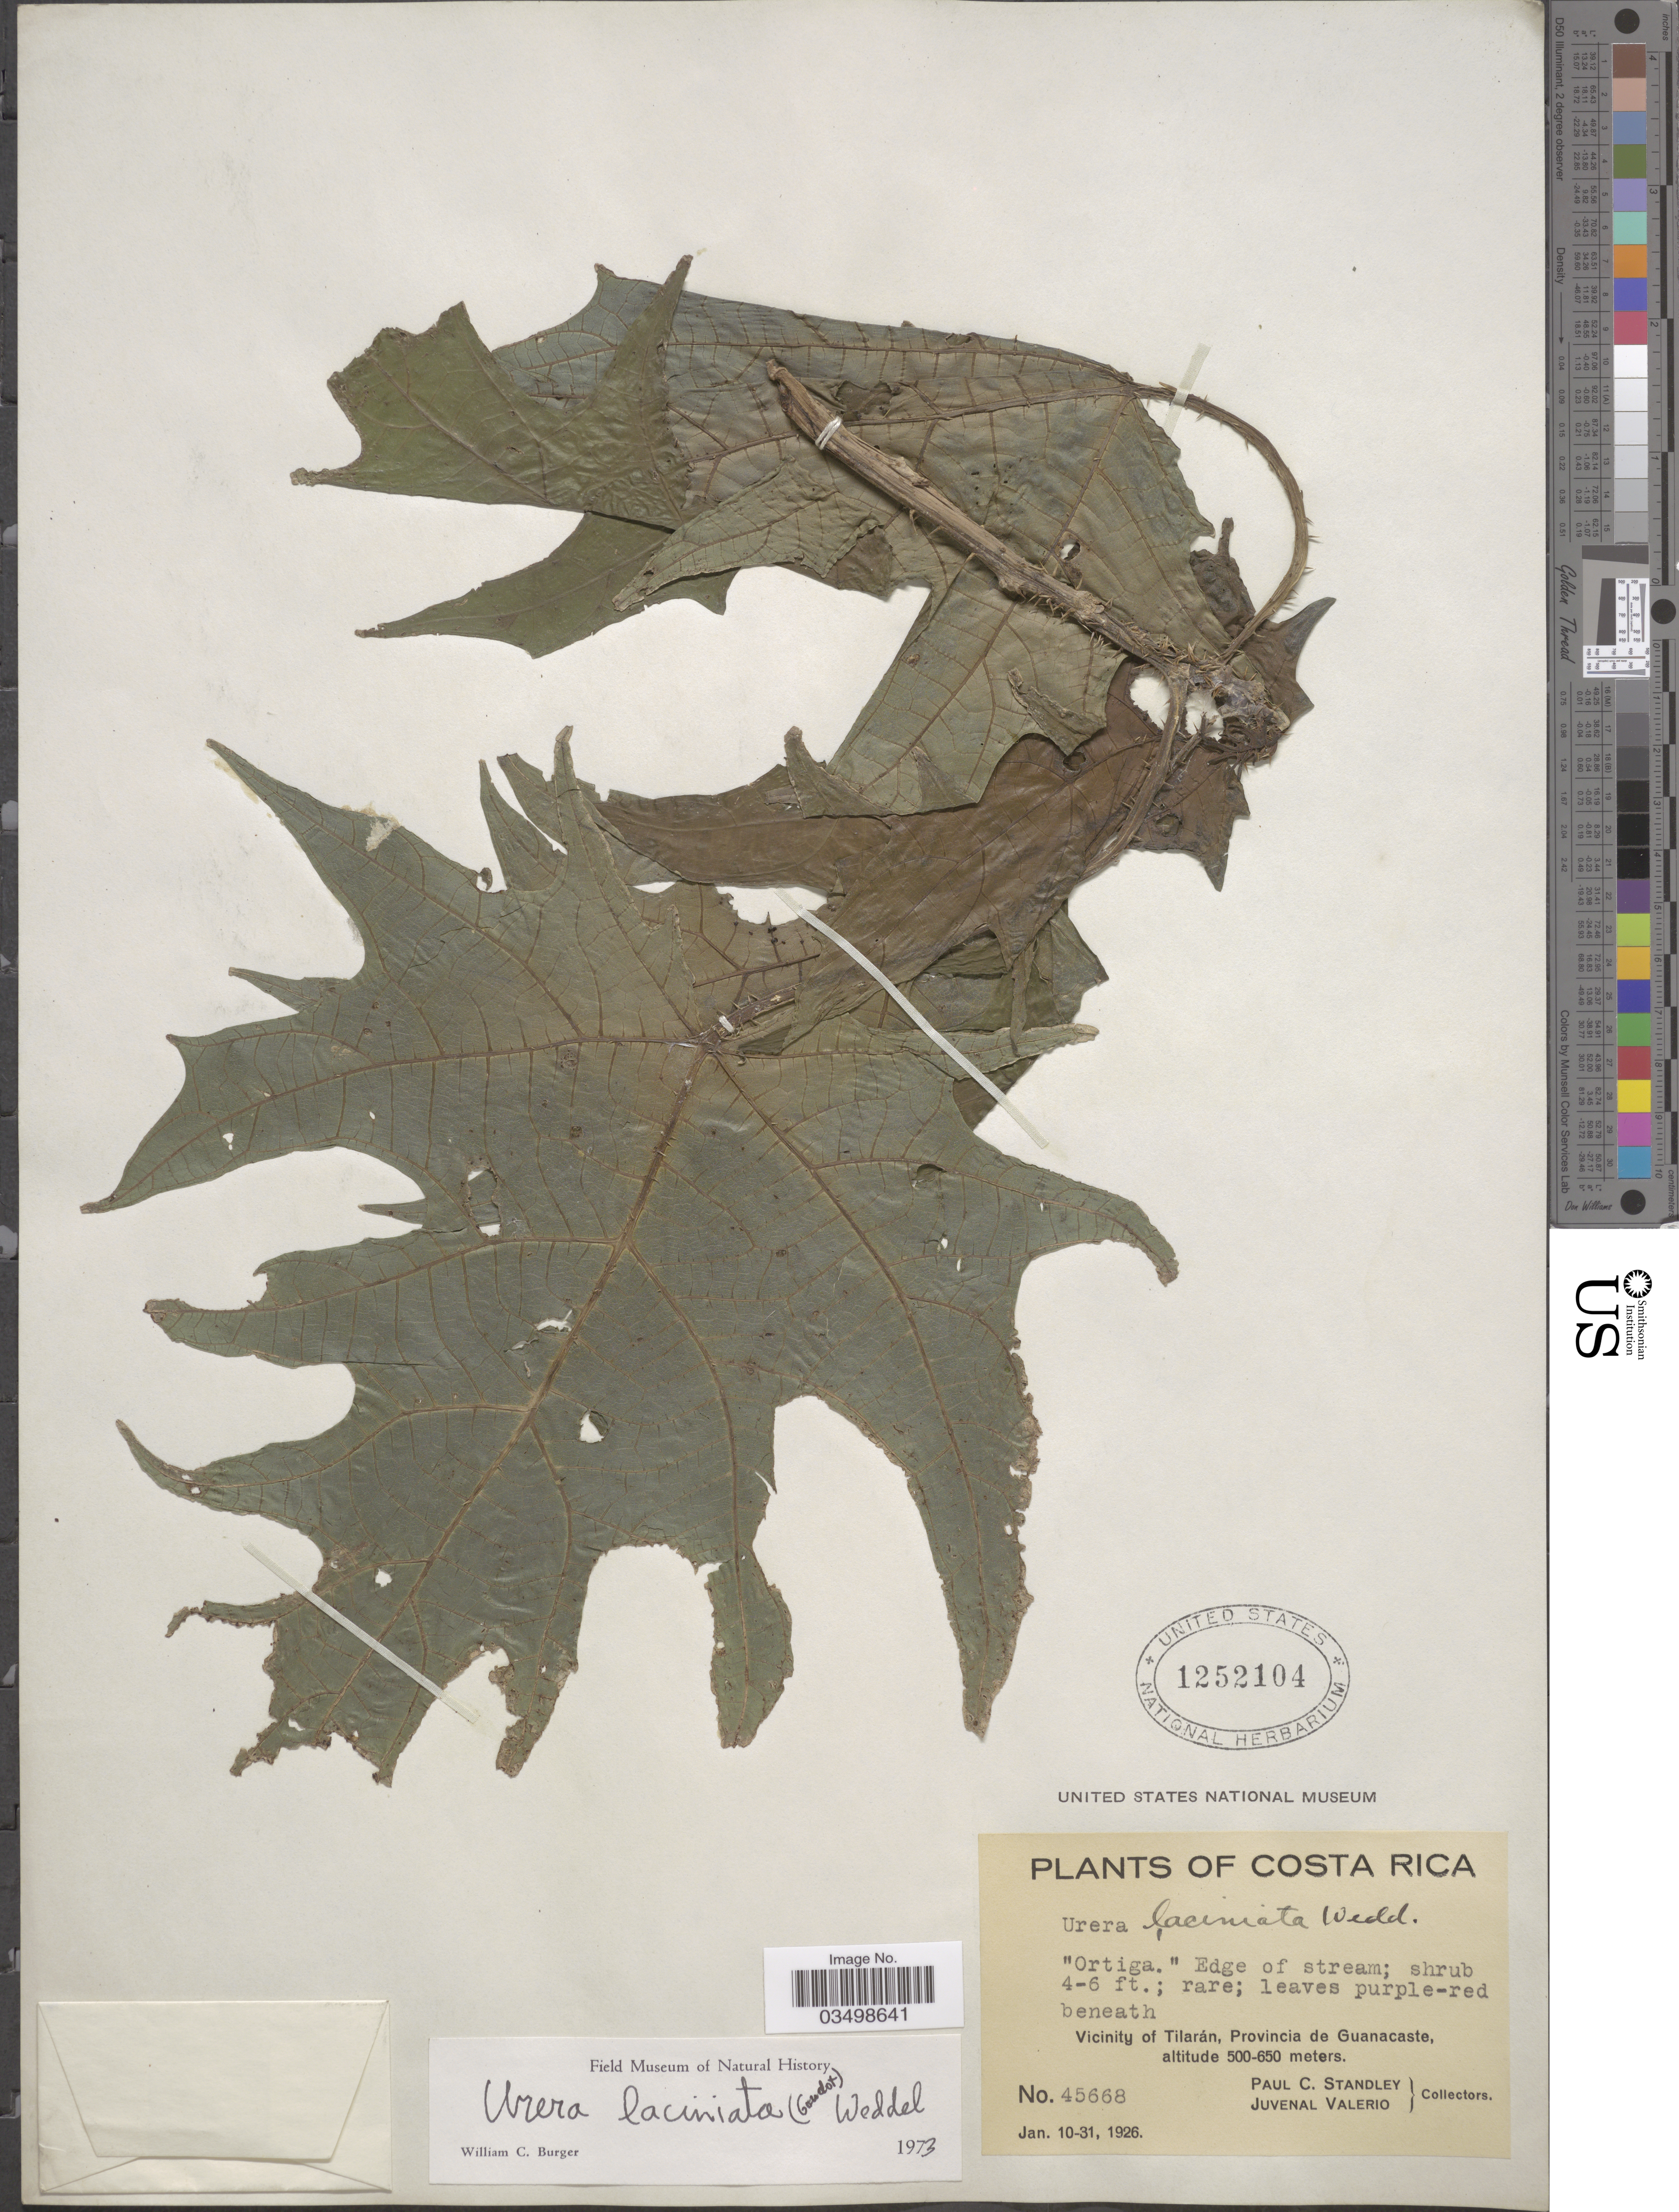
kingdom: Plantae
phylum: Tracheophyta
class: Magnoliopsida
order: Rosales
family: Urticaceae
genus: Urera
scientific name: Urera laciniata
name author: (Gaudich.) Wedd.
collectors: P. C. Standley & J. Valerio R.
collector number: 45668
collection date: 1926-01-10/1926-01-31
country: Costa Rica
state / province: Guanacaste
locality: Vicinity of Tilarán.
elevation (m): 500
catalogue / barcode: US 1252104